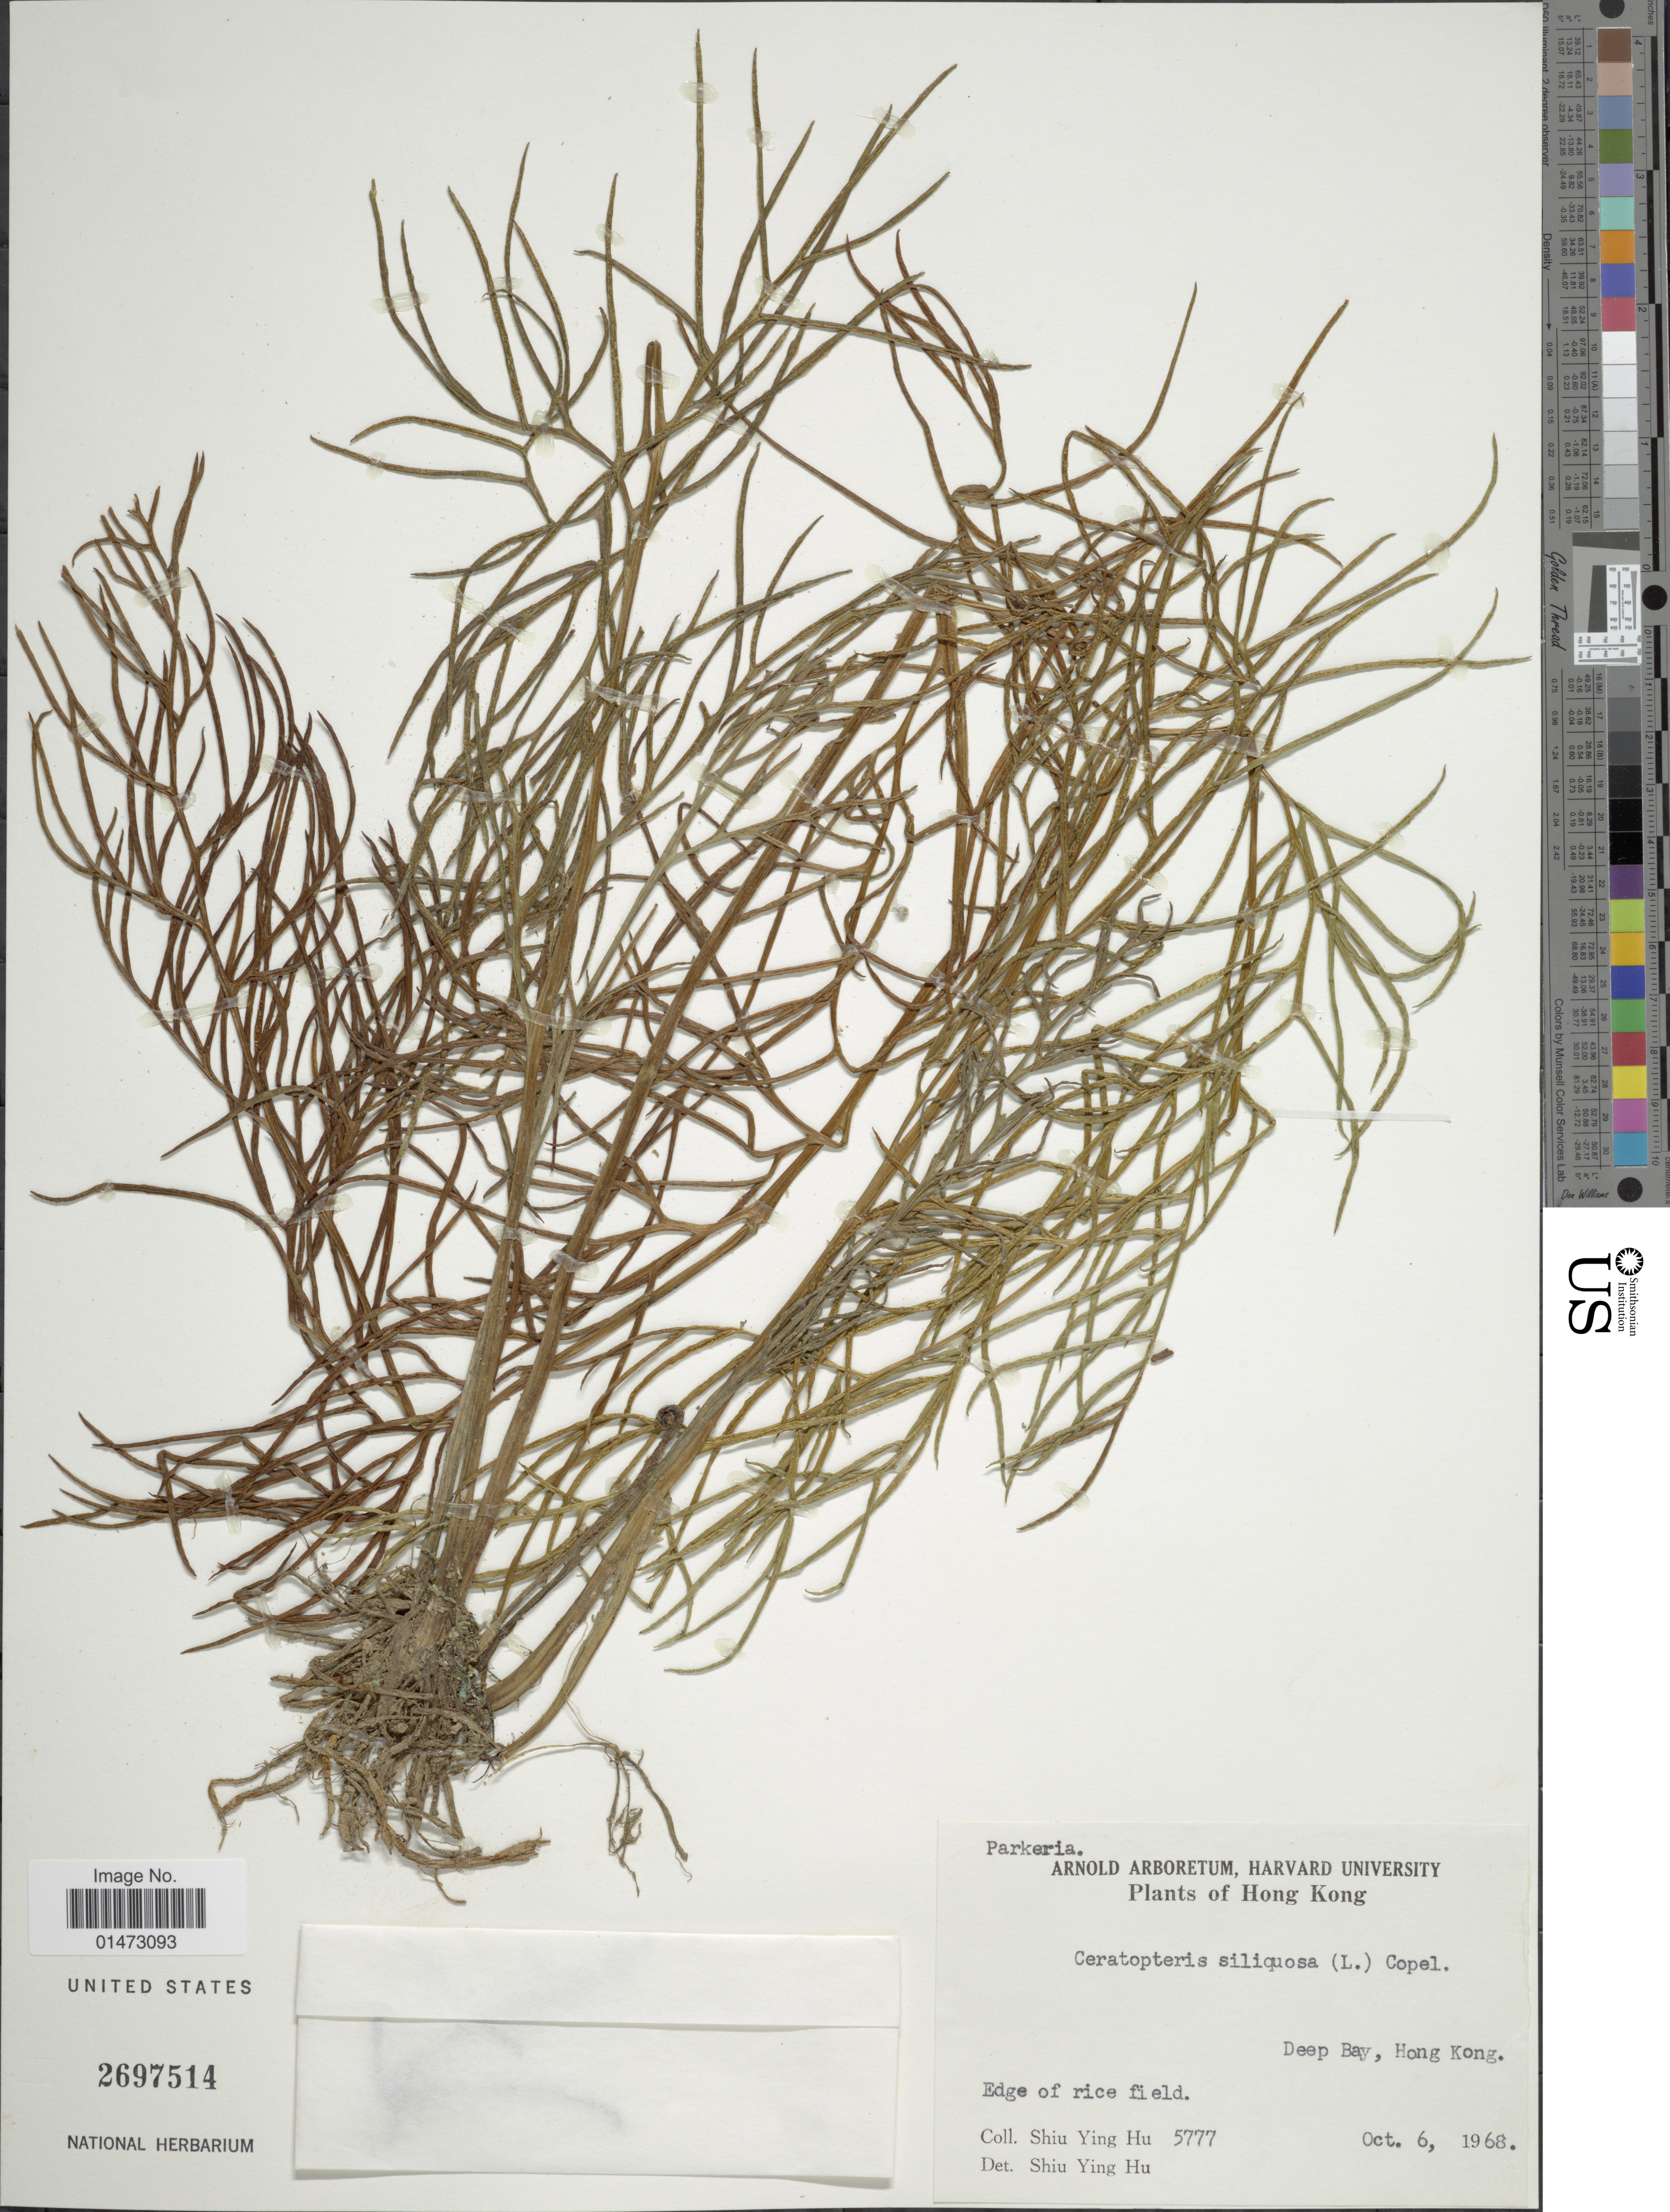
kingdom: Plantae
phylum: Tracheophyta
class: Polypodiopsida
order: Polypodiales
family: Pteridaceae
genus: Ceratopteris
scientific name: Ceratopteris thalictroides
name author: (L.) Brongn.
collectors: S. Y. Hu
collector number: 5777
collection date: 1968-10-06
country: China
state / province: Hong Kong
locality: Deep Bay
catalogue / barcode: US 2697514